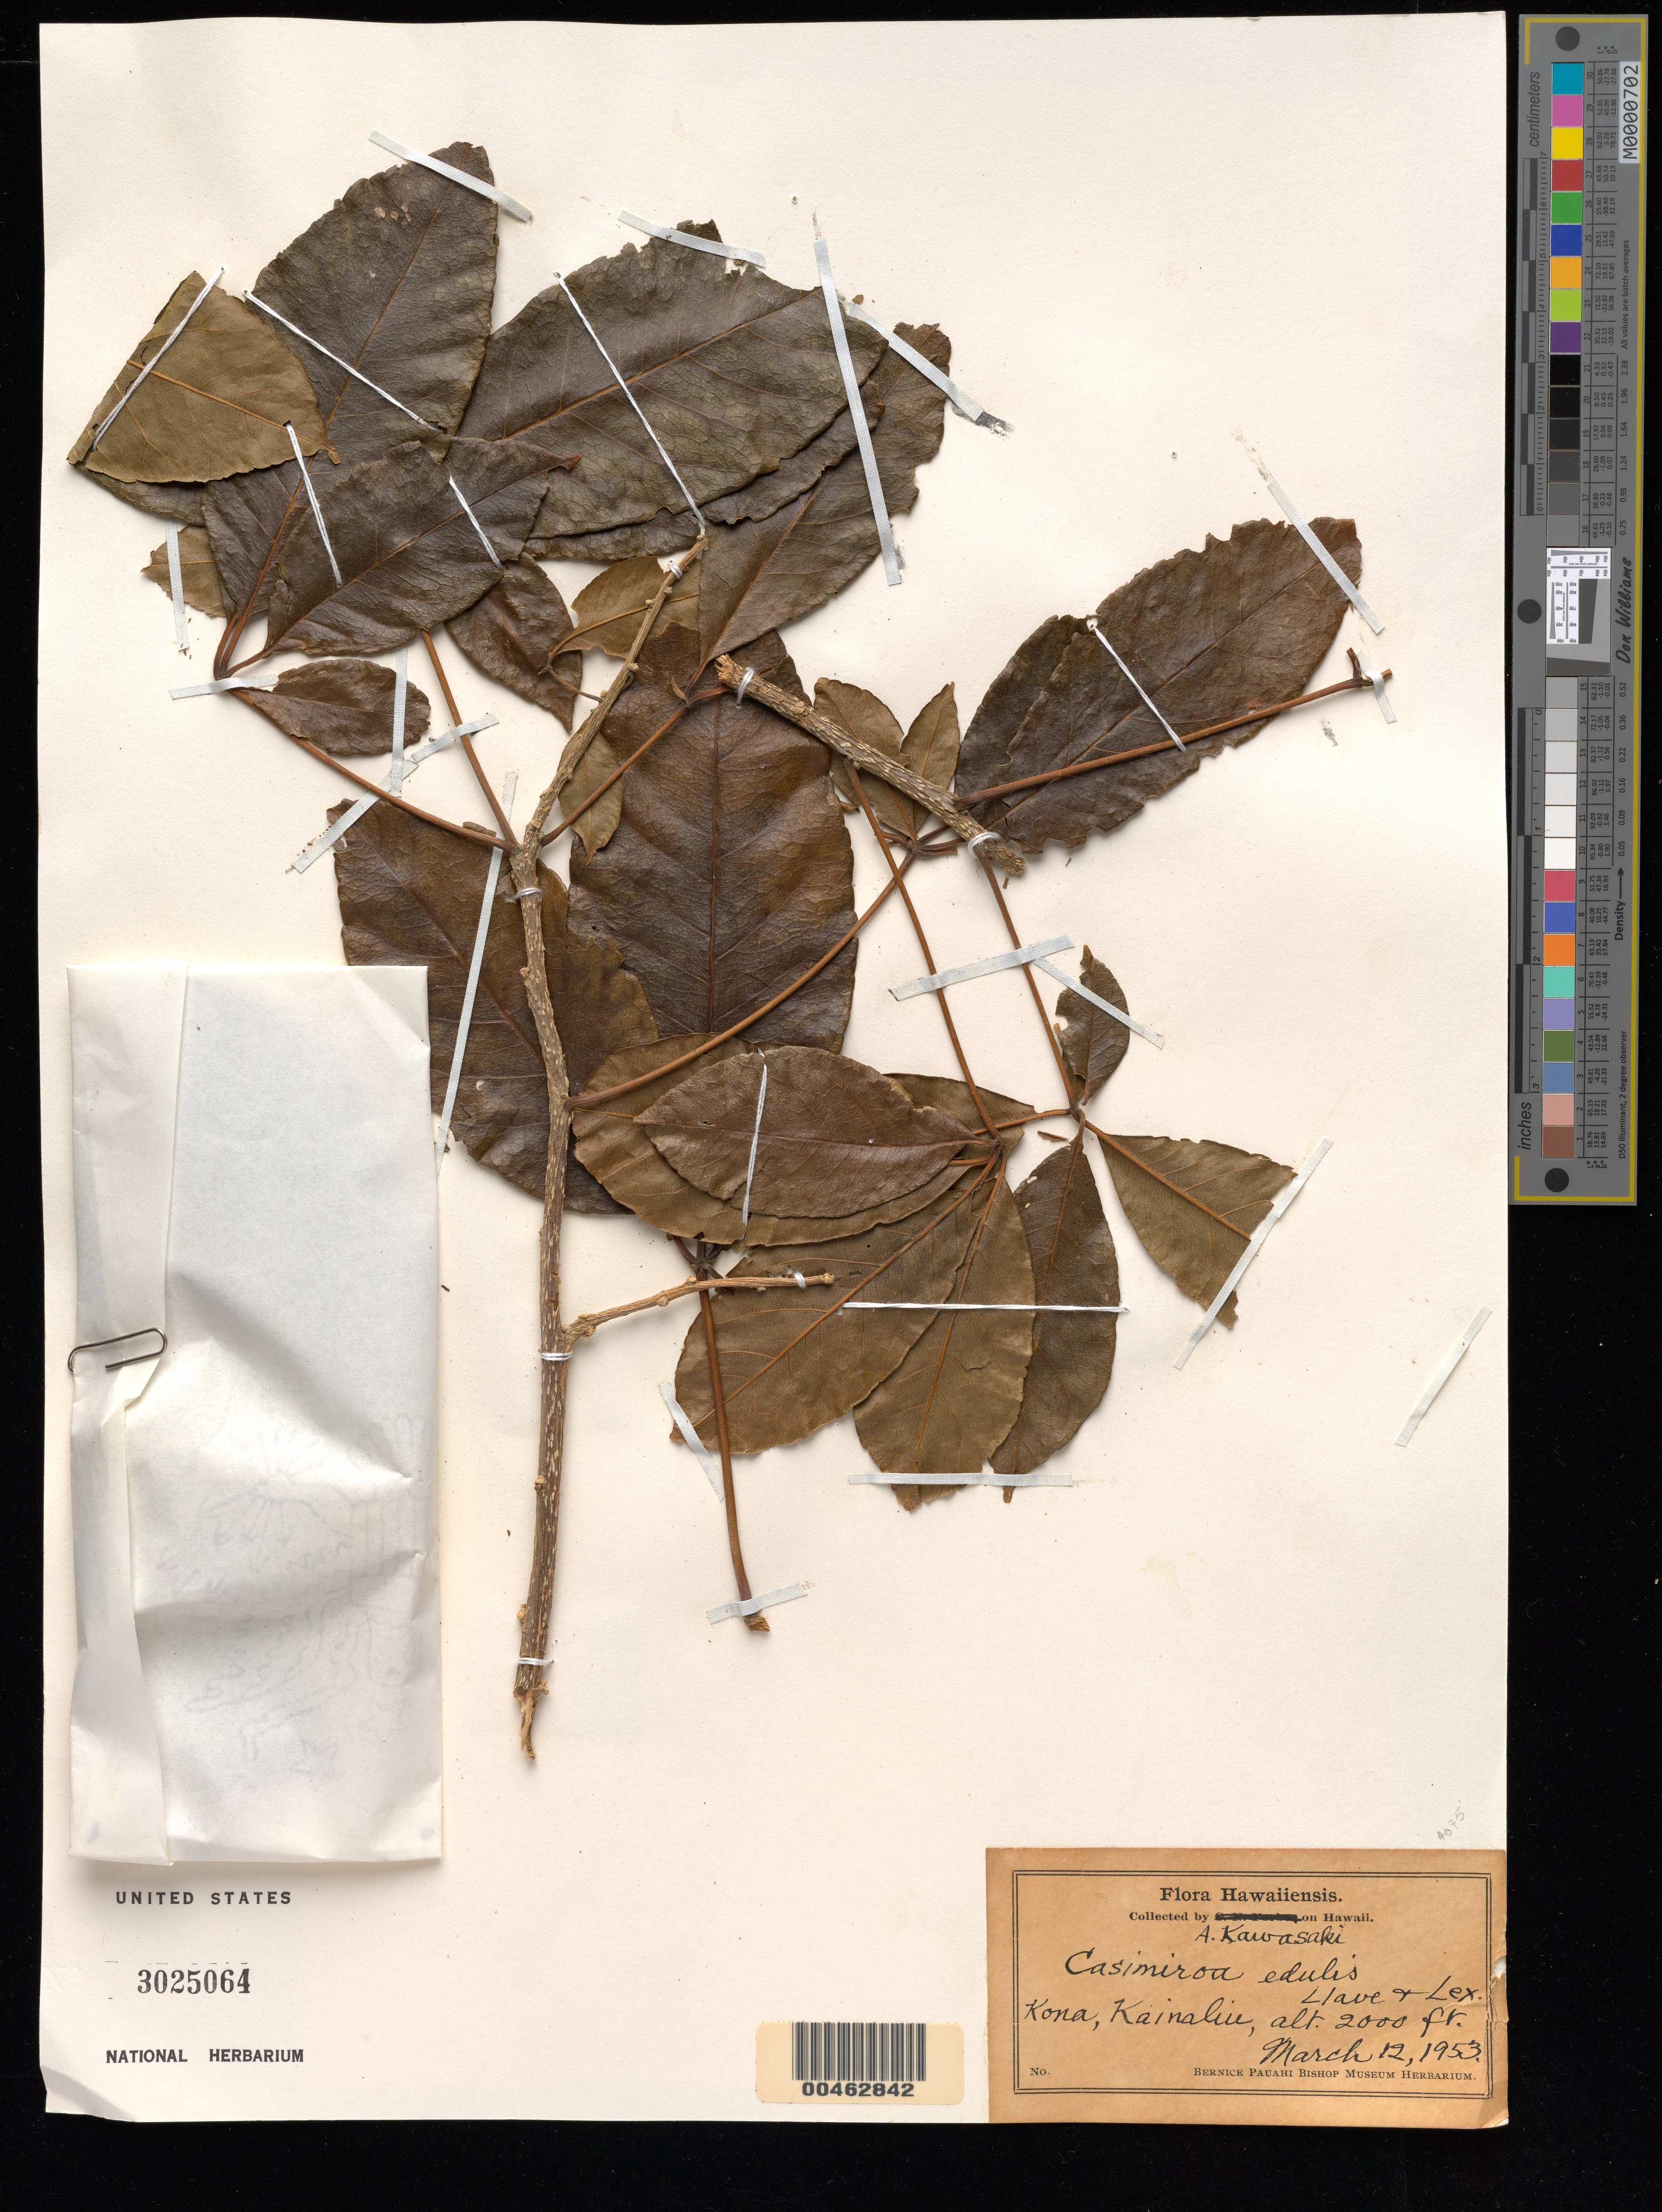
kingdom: Plantae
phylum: Tracheophyta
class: Magnoliopsida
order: Sapindales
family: Rutaceae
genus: Casimiroa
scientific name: Casimiroa edulis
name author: La Llave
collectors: A. Kawasaki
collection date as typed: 12 Mar 1953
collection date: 1953-03-12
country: United States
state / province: Hawaii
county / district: Hawaii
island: Hawaii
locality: Kona, Kainaliu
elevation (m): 610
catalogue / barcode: US 3025064